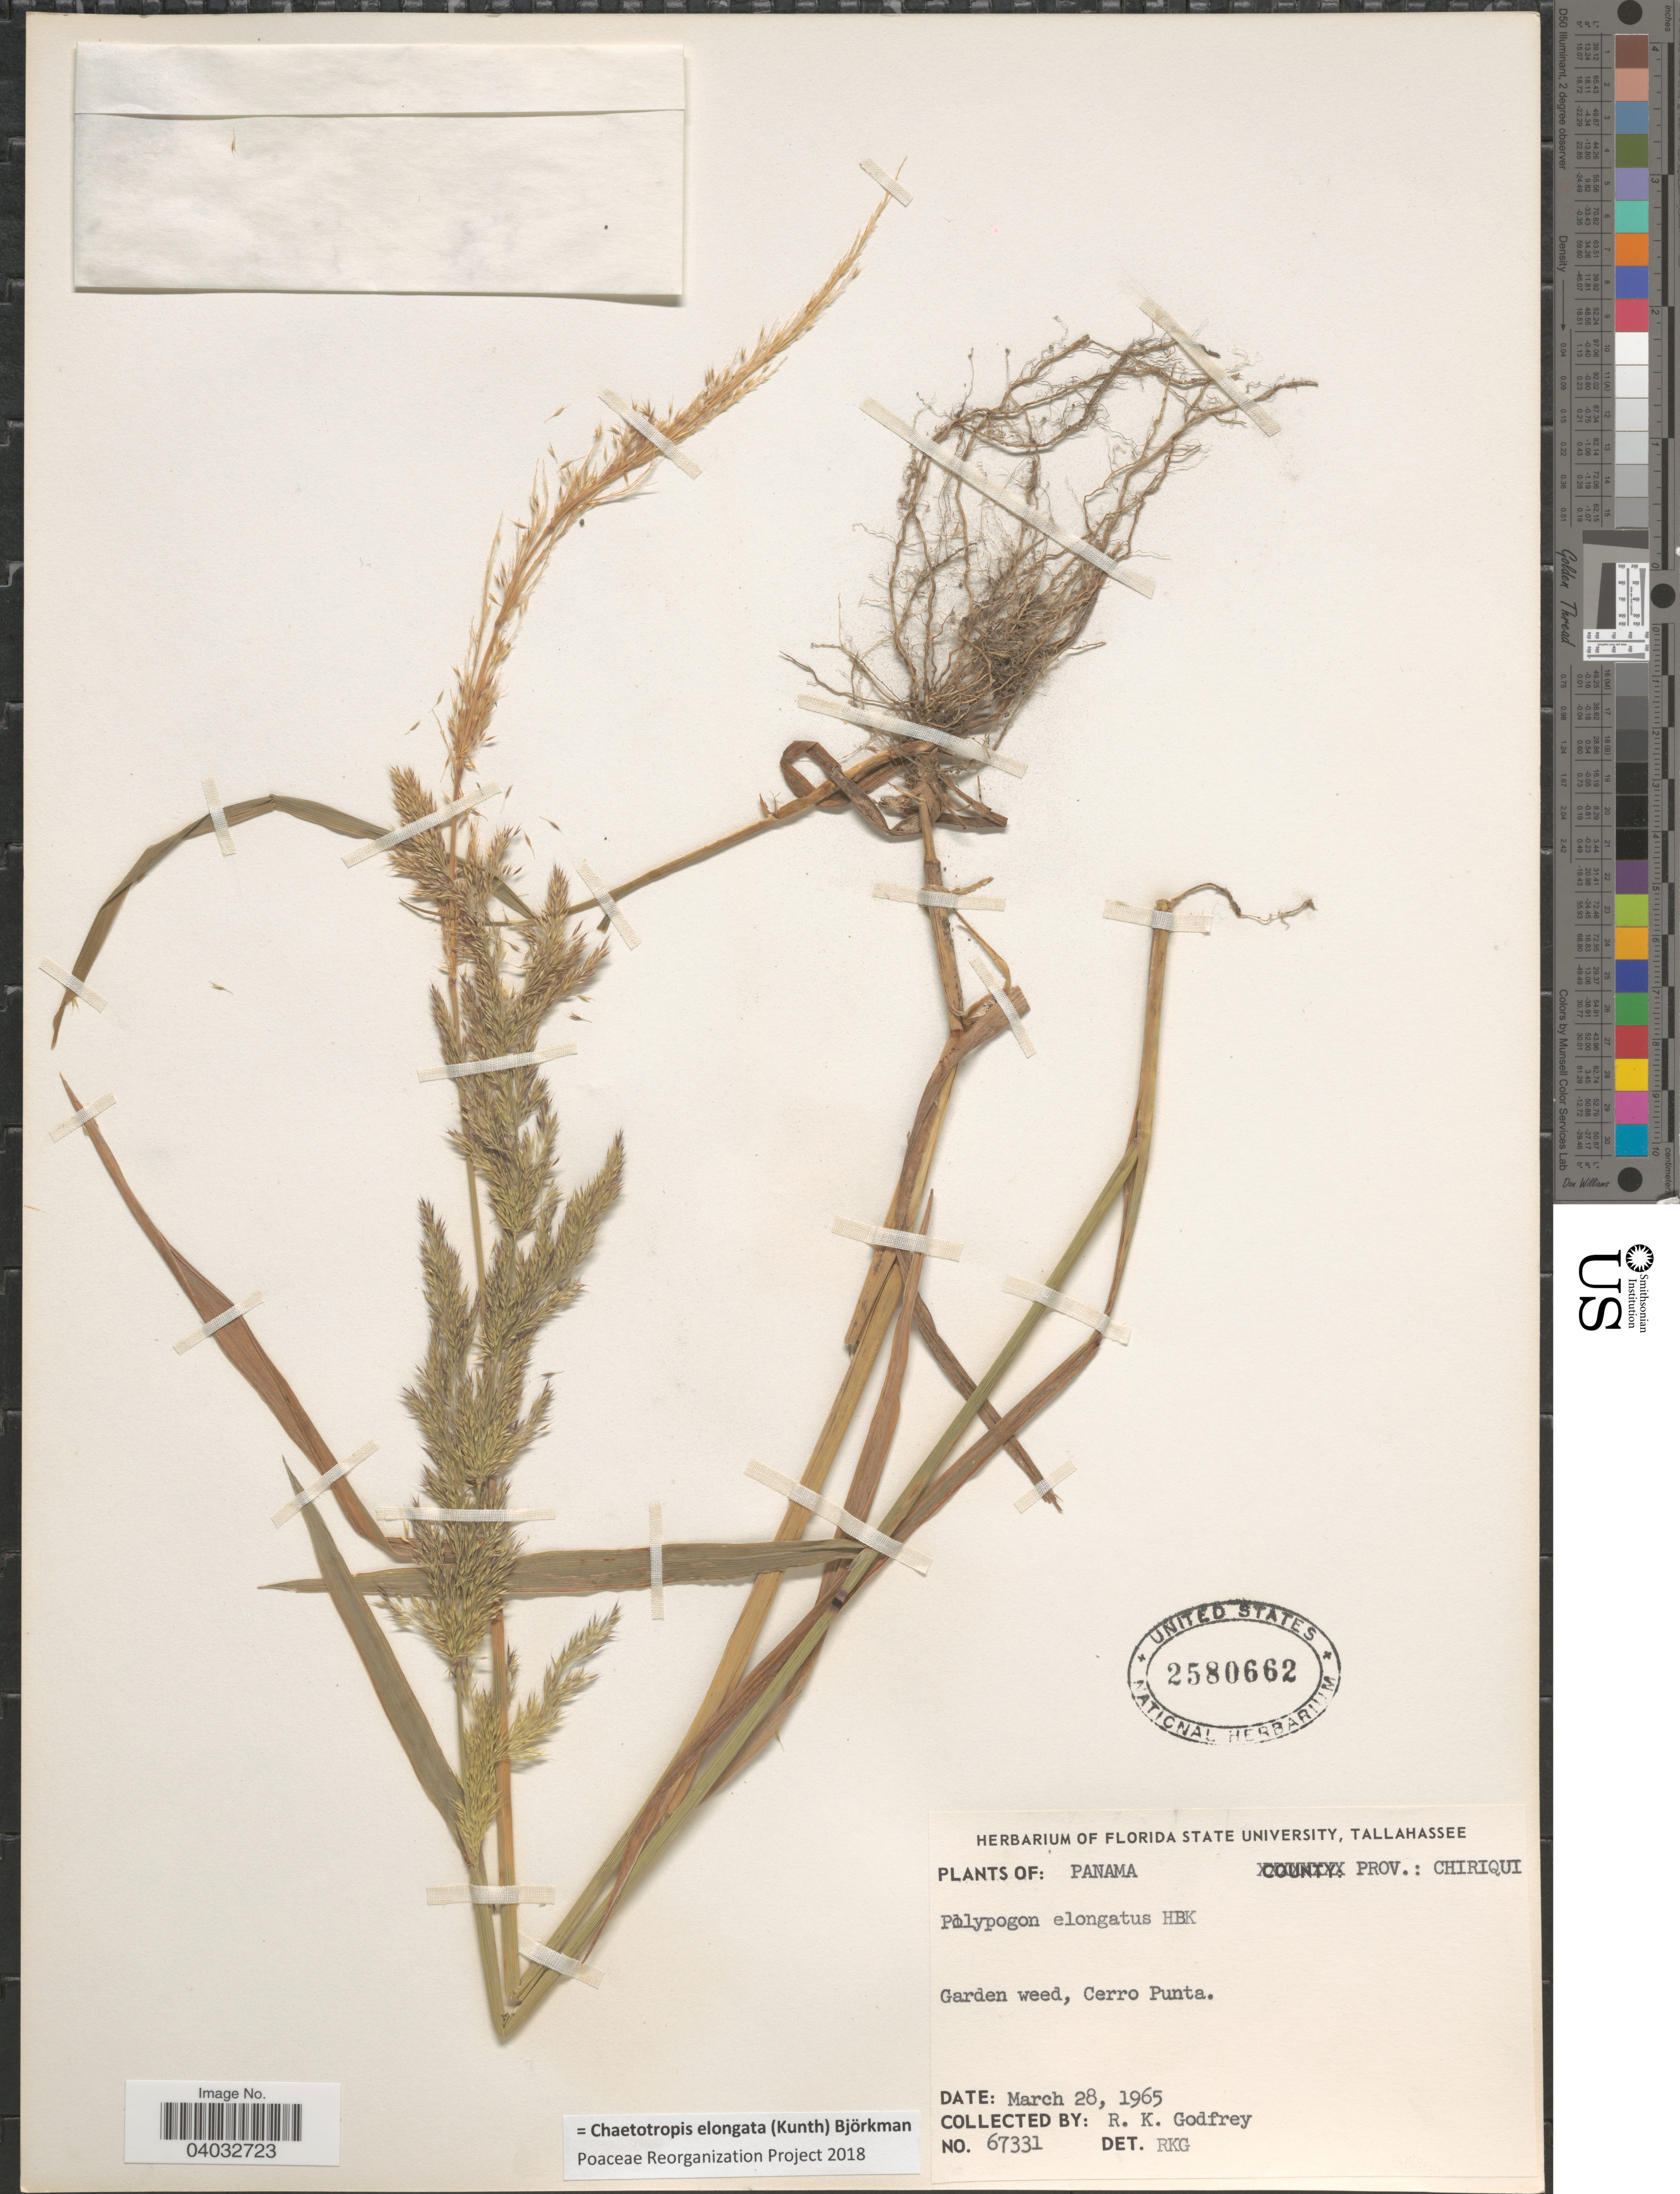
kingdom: Plantae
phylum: Tracheophyta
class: Liliopsida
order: Poales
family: Poaceae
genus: Chaetotropis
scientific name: Chaetotropis elongata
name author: (Kunth) Björkman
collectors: R. K. Godfrey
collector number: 67331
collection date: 1965-03-28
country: Panama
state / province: Chiriqui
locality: Garden weed, Cerro Punta.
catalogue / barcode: US 2580662